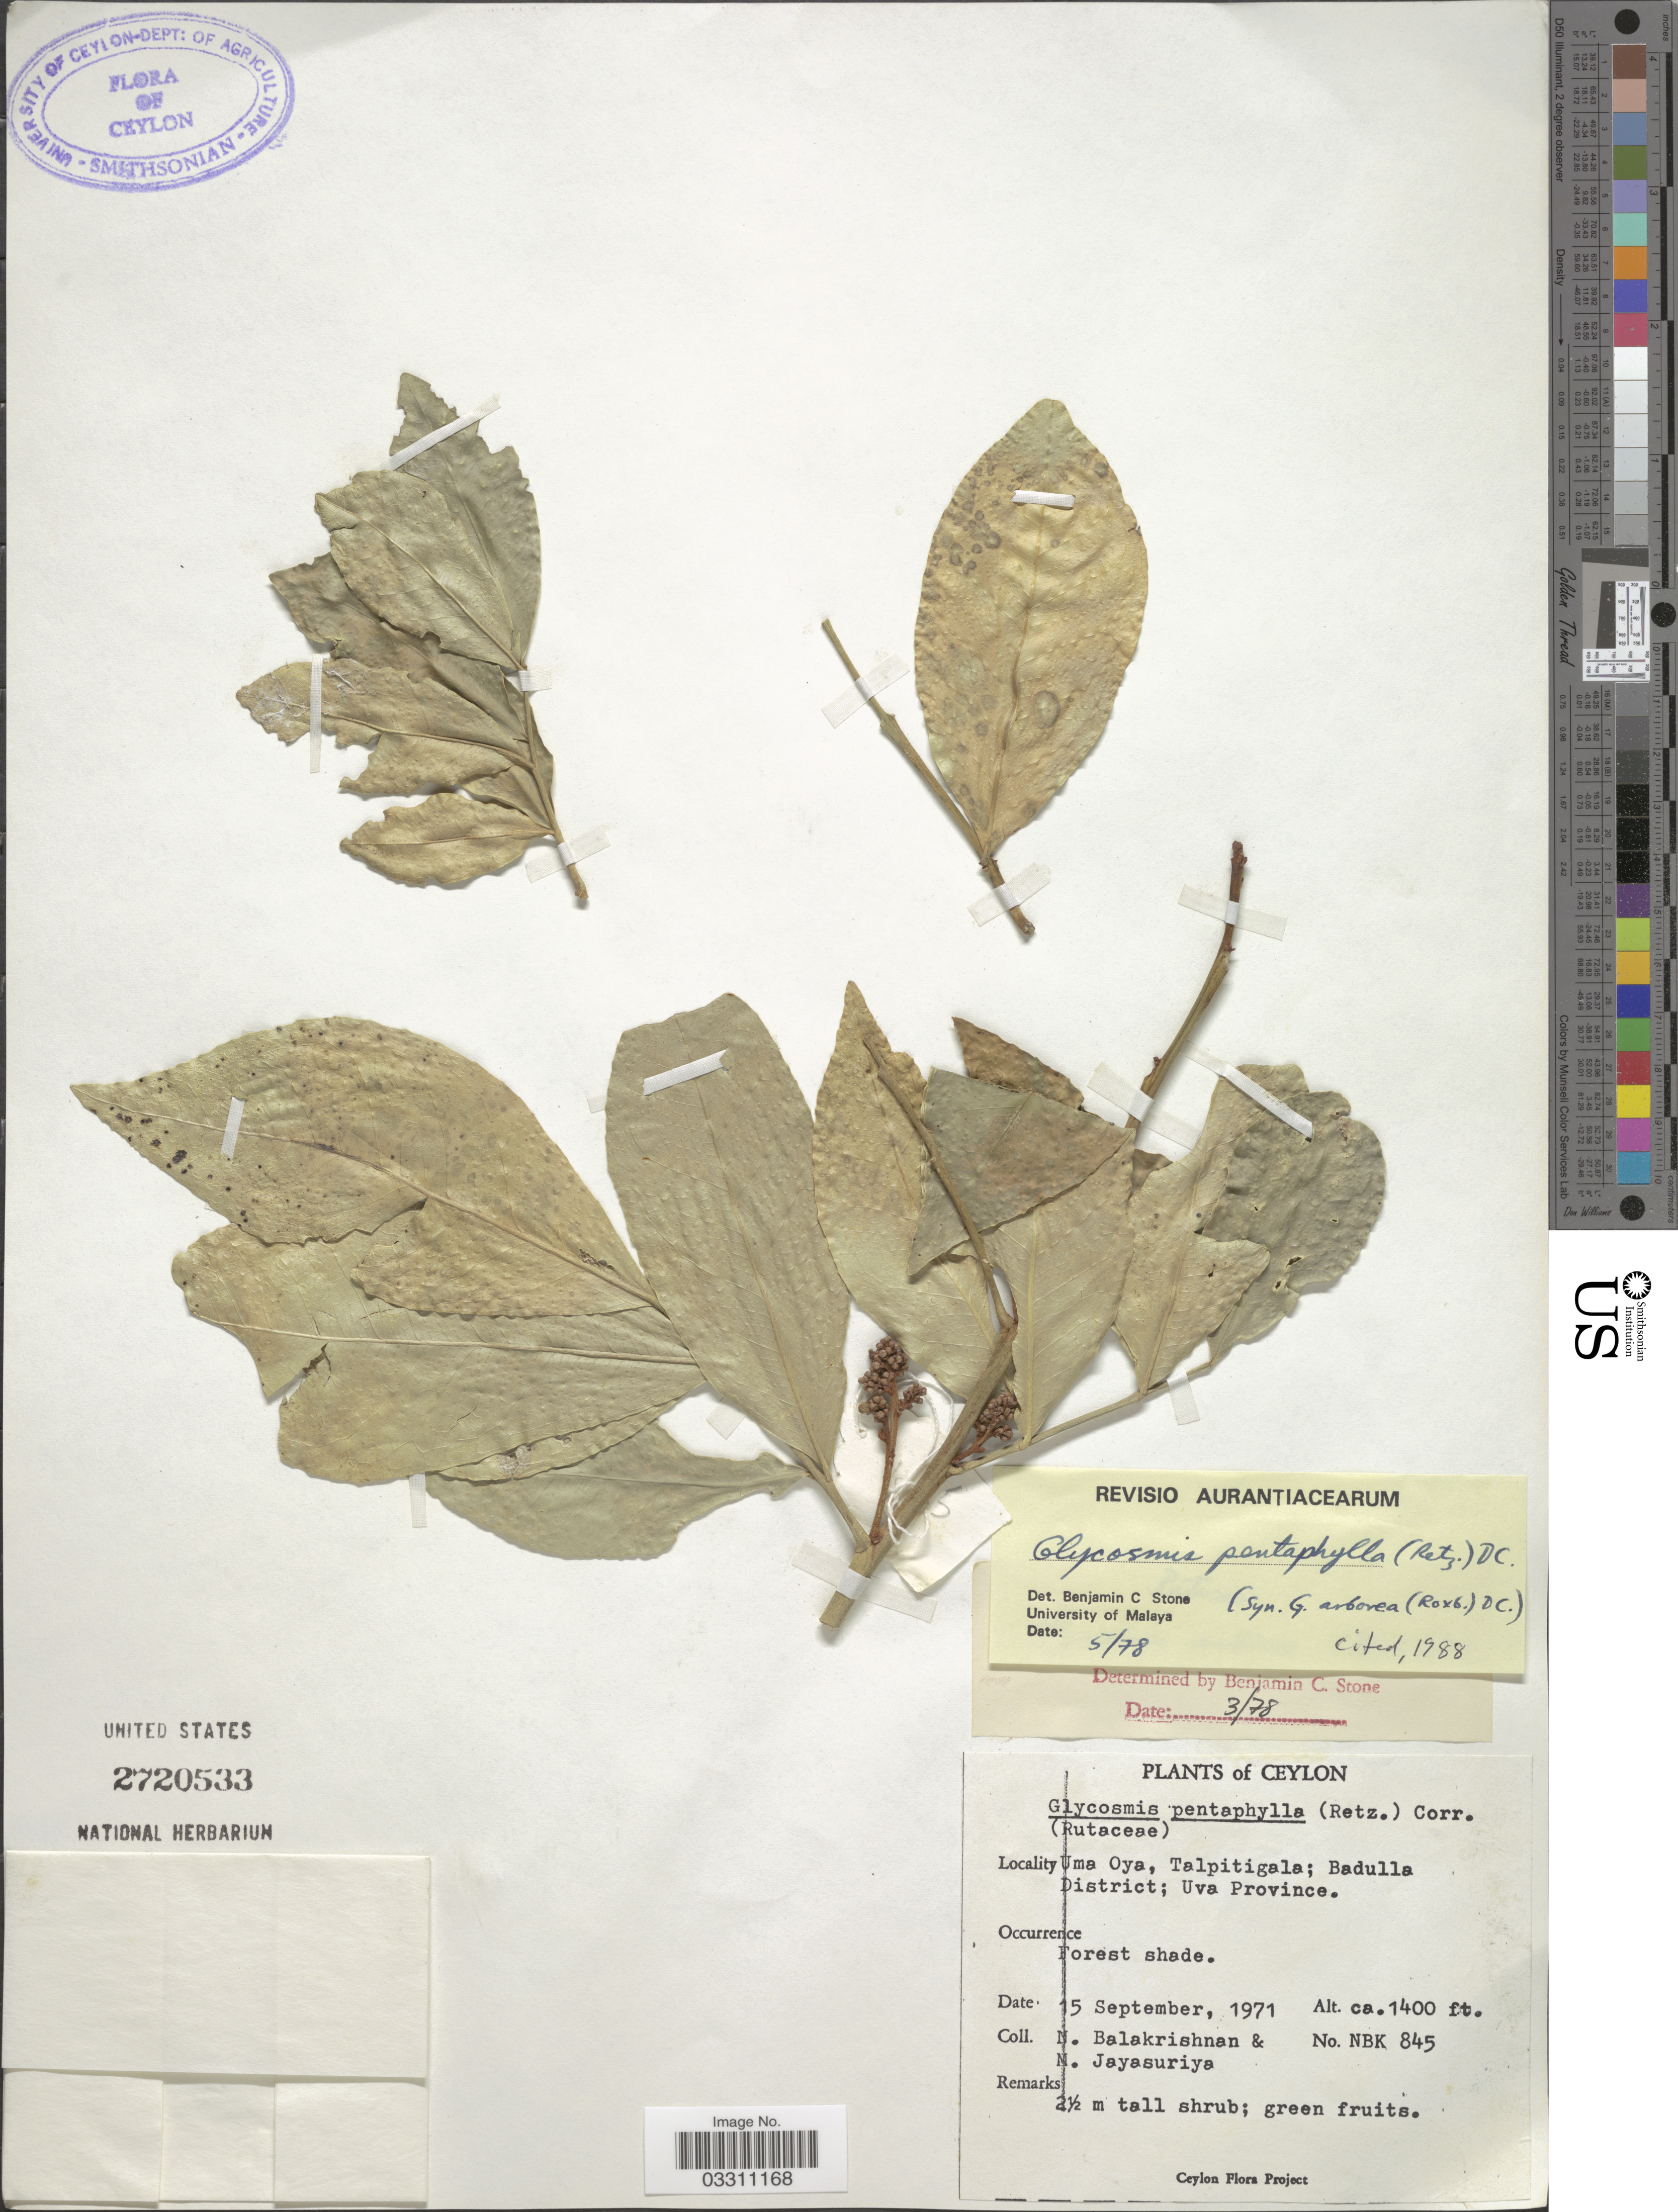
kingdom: Plantae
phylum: Tracheophyta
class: Magnoliopsida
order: Sapindales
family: Rutaceae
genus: Glycosmis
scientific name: Glycosmis pentaphylla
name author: (Retz.) DC.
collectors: N. Balakrishnan & N. Jayasuriya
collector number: NBK845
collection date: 1971-09-15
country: Sri Lanka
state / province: Uva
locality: Ceylon. Uma Oya, Talpitigala; Badulla District.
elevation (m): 427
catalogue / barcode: US 2720533